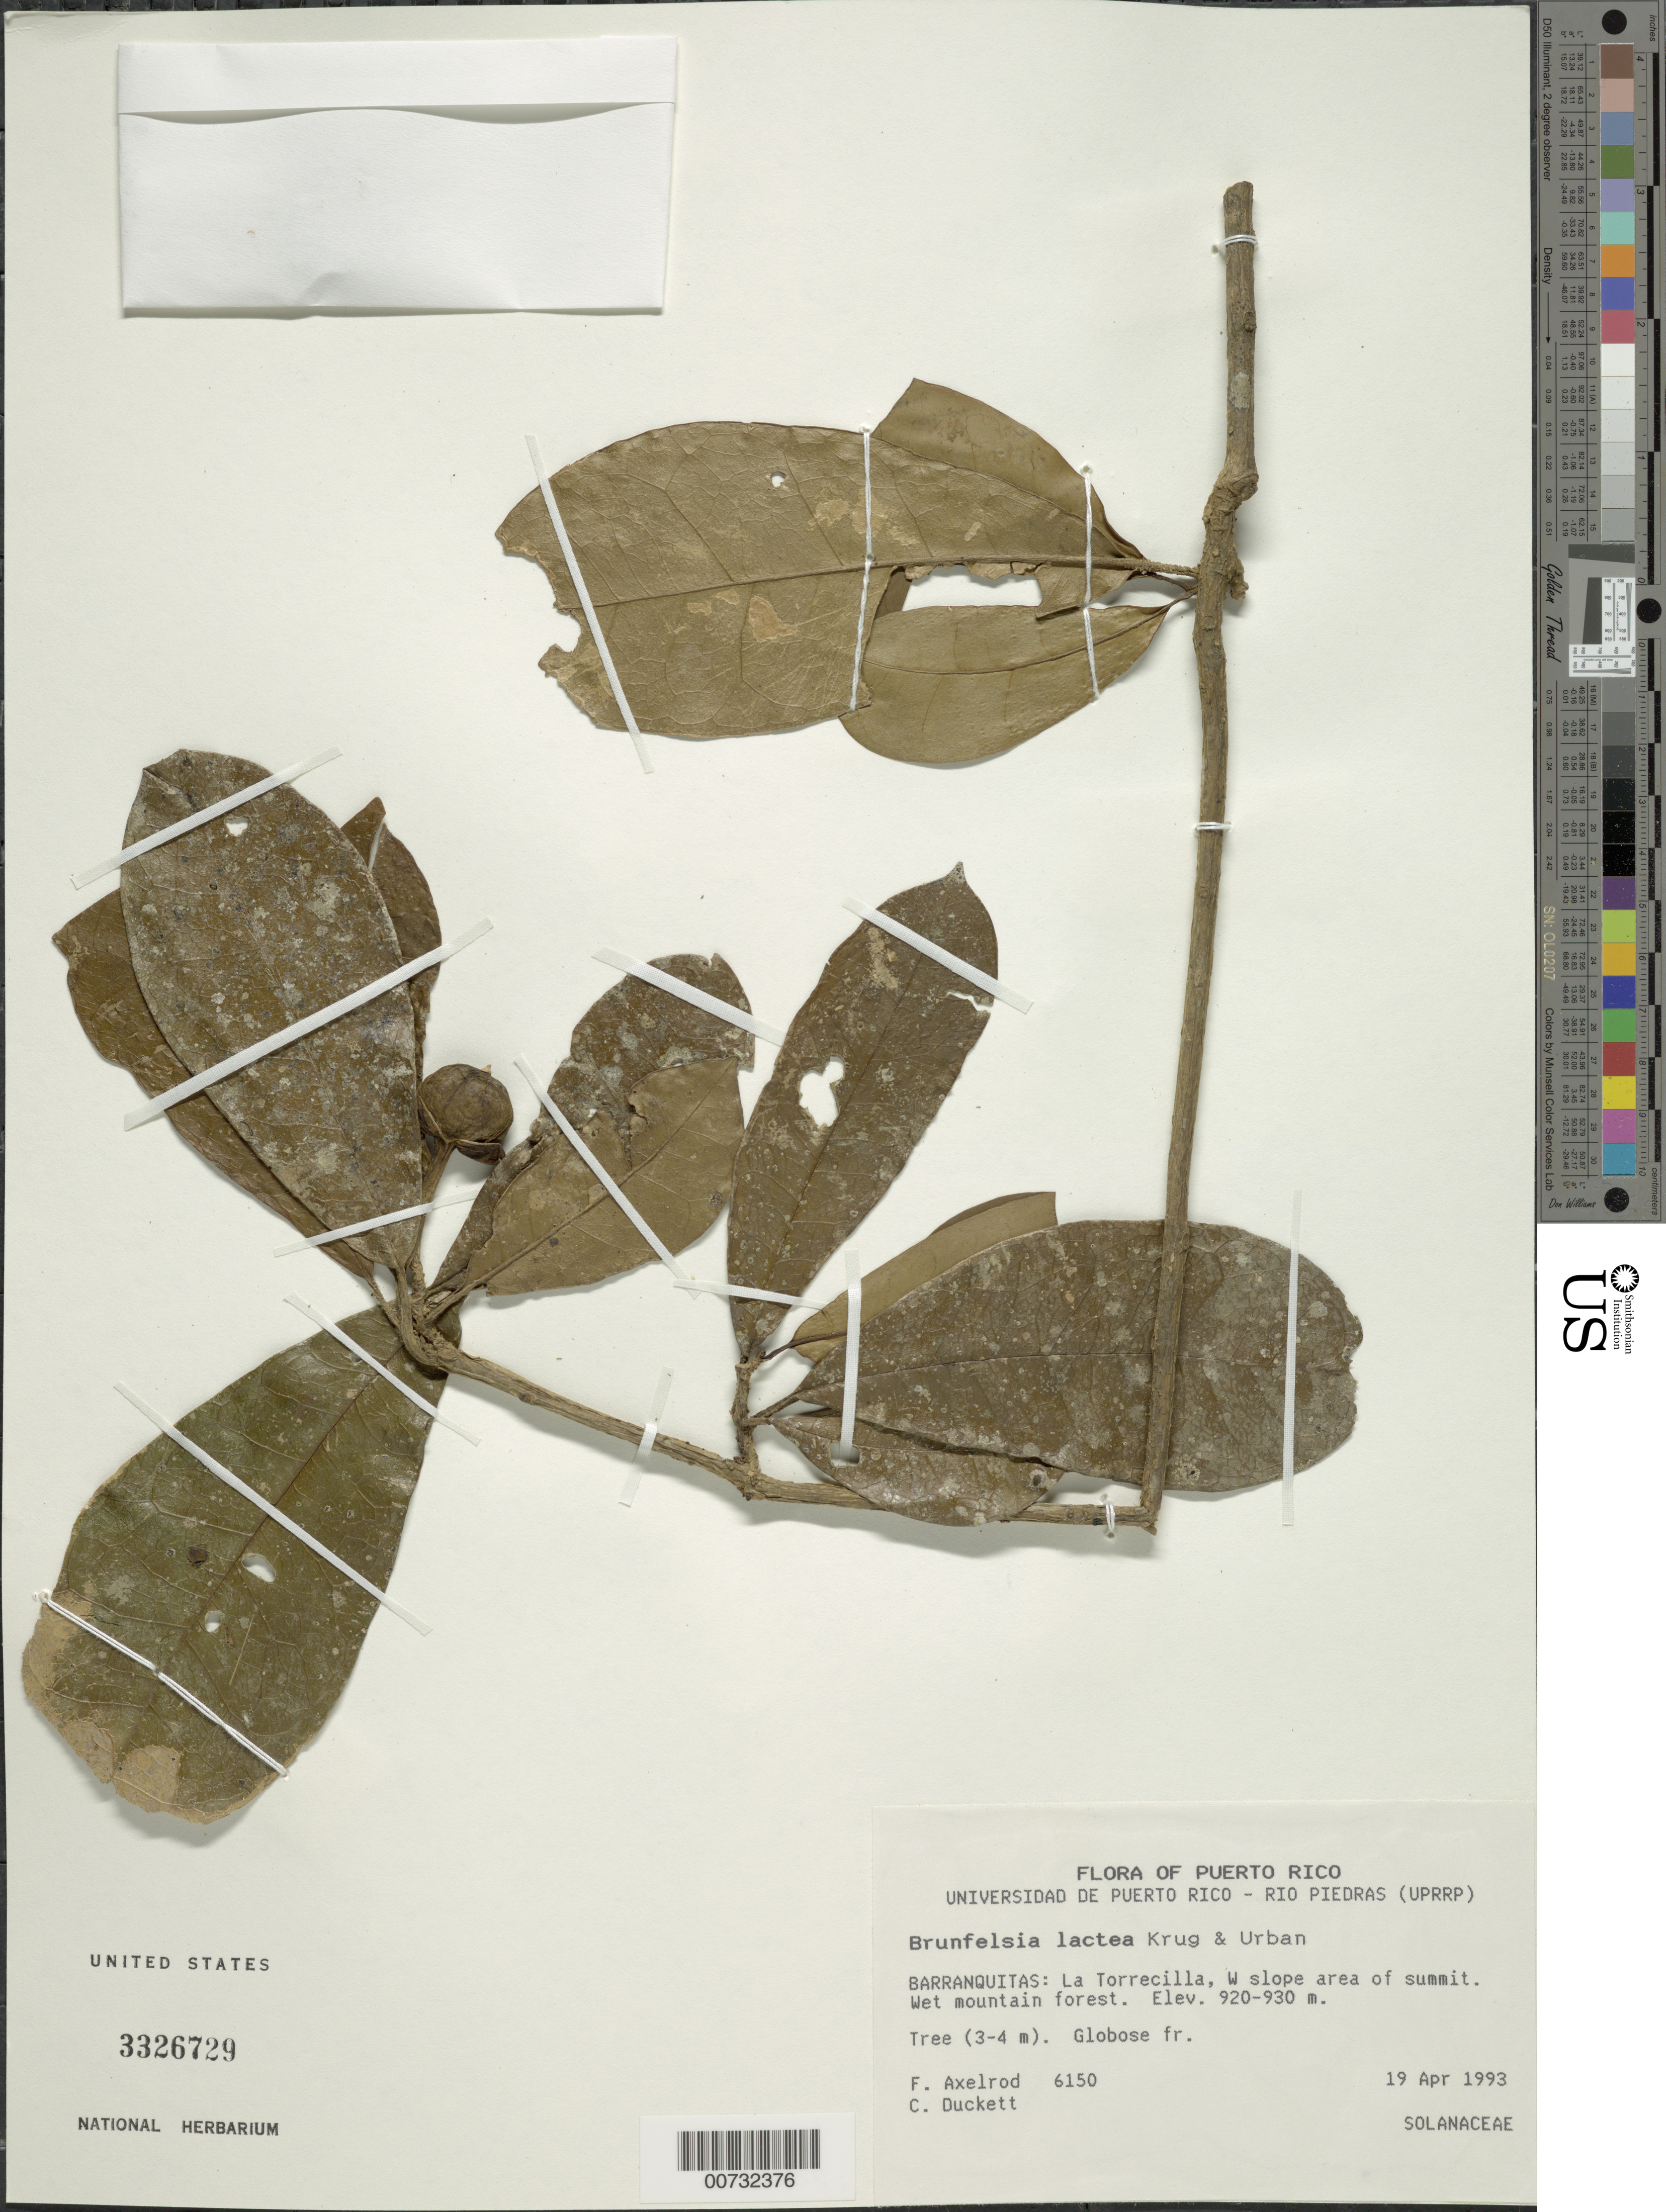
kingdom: Plantae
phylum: Tracheophyta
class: Magnoliopsida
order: Solanales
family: Solanaceae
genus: Brunfelsia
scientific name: Brunfelsia lactea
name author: Krug & Urb.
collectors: F. S. Axelrod & C. Duckett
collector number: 6150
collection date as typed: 19 Apr 1993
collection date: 1993-04-19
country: Puerto Rico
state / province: Barranquitas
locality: Barranquitas: La Torrecilla, W slope area of summit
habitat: Wet mountain forest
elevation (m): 920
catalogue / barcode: US 3326729